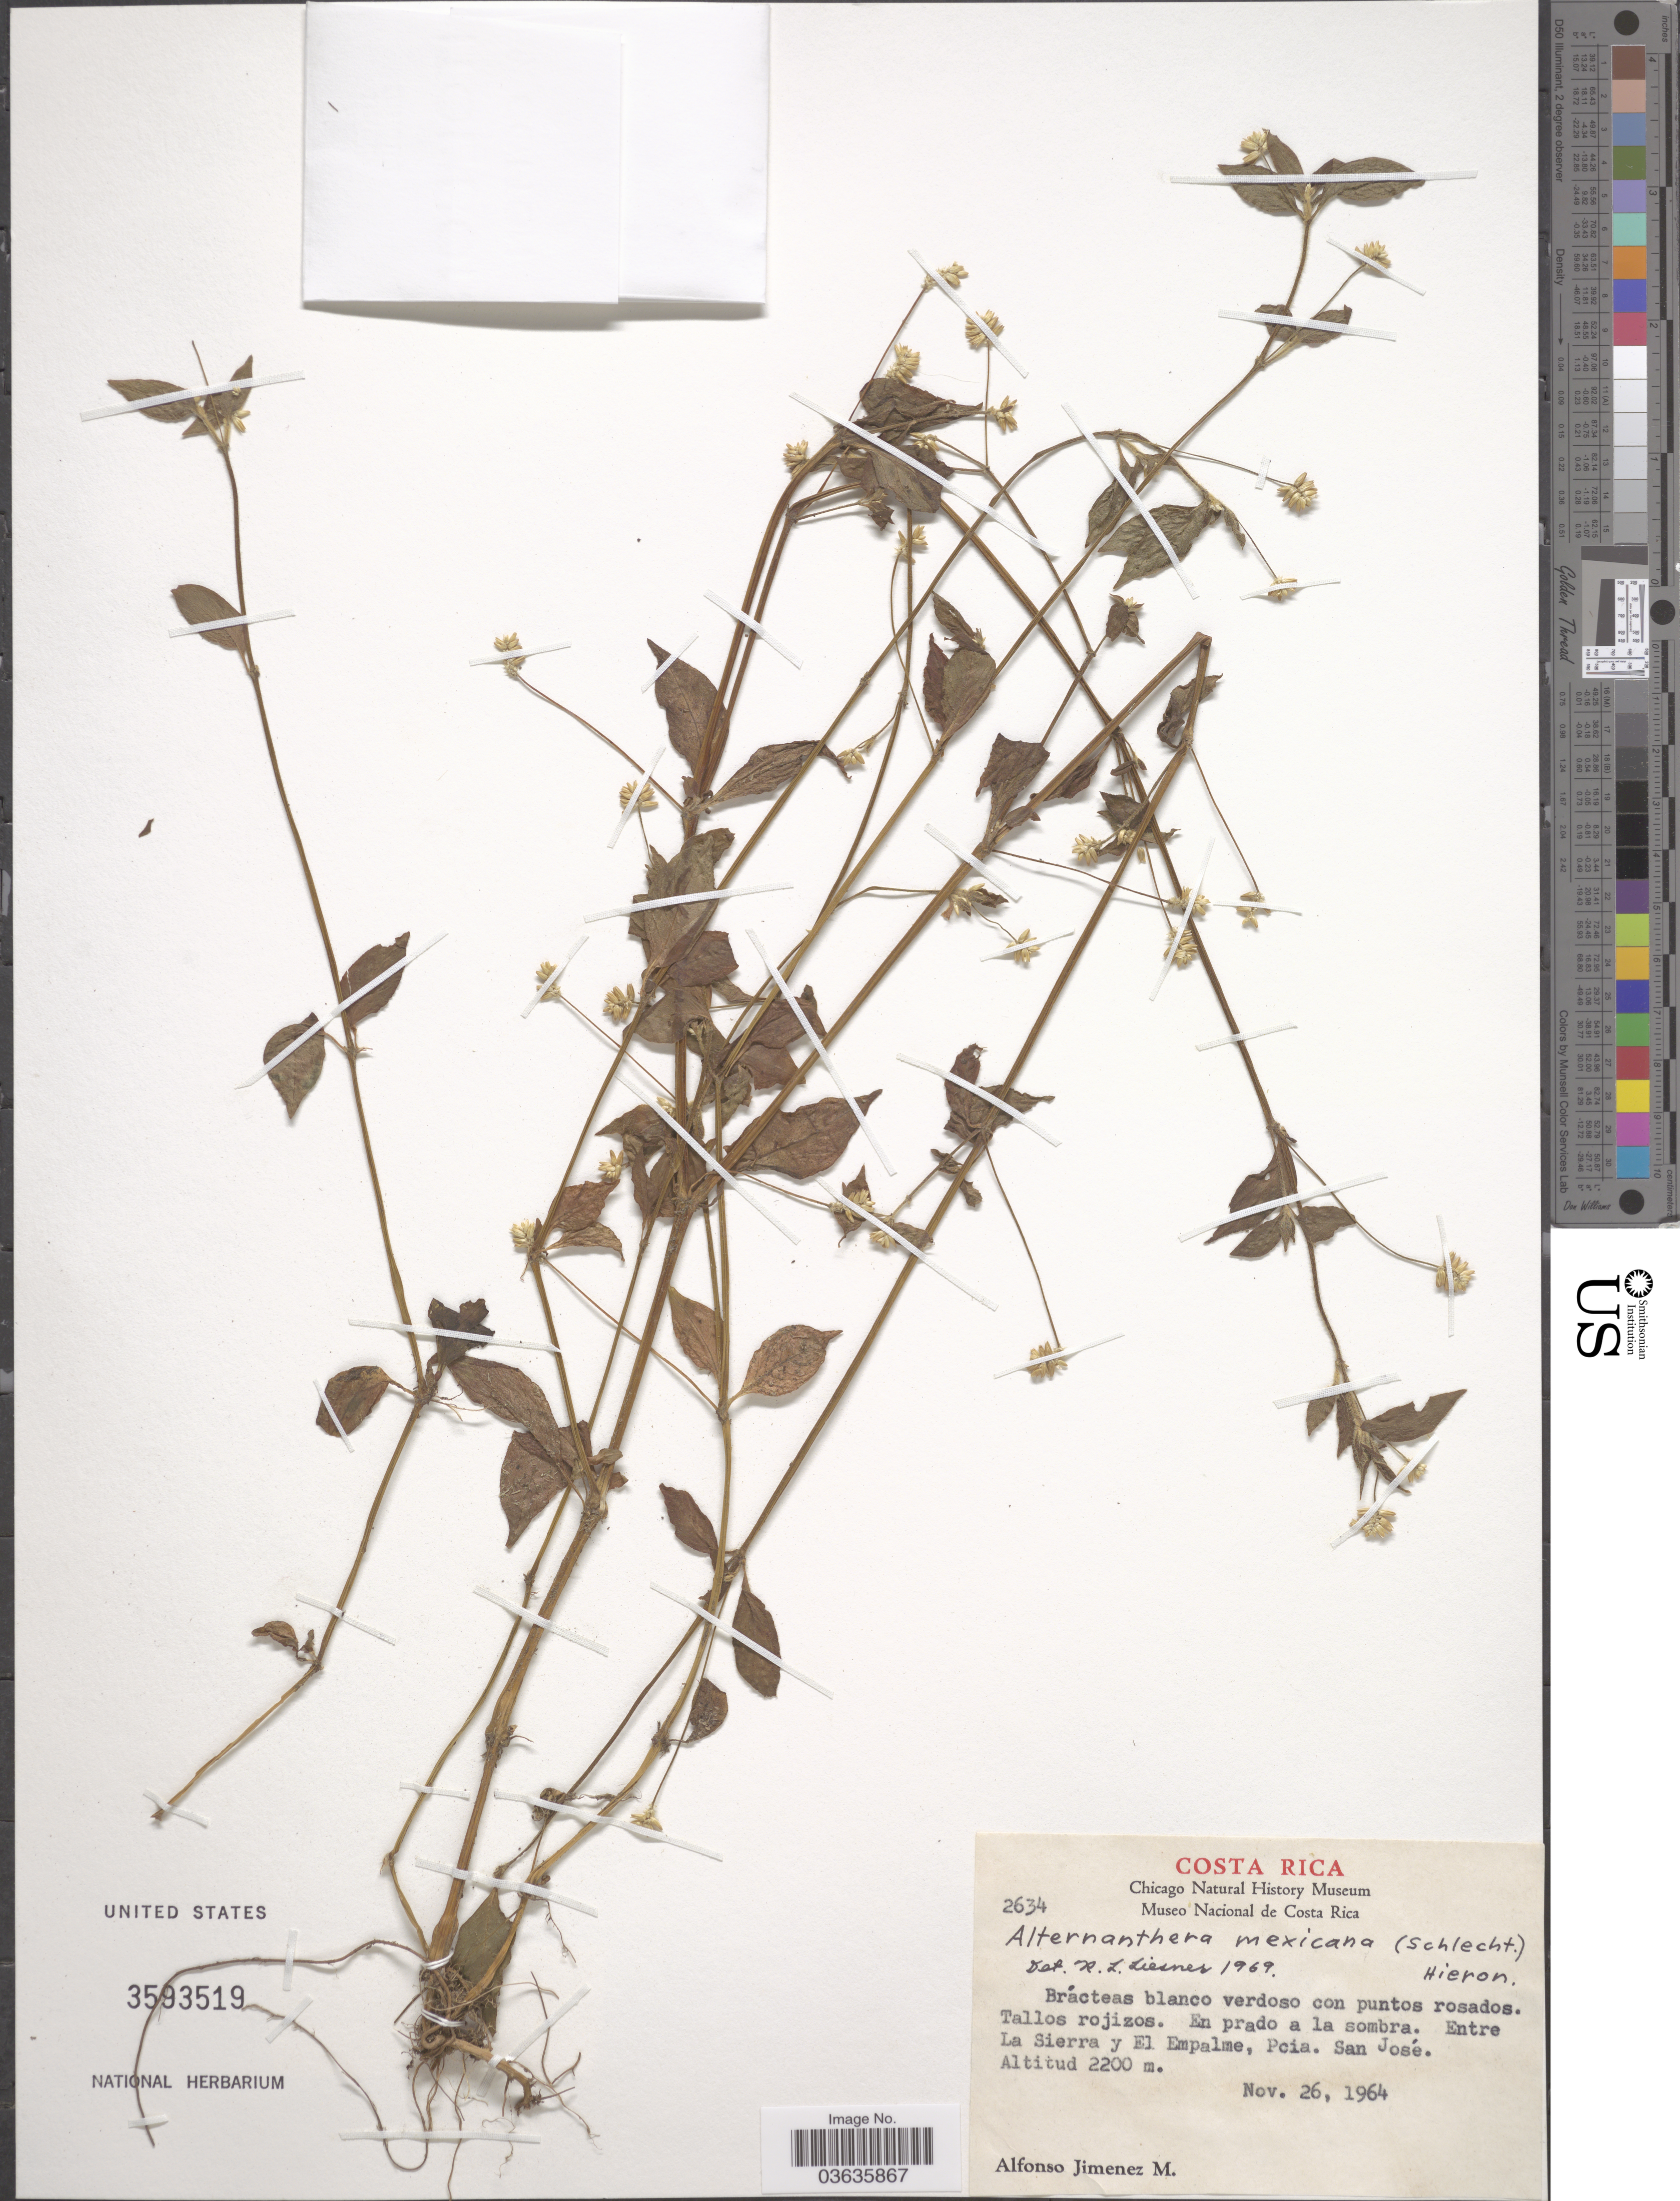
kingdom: Plantae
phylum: Tracheophyta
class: Magnoliopsida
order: Caryophyllales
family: Amaranthaceae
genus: Alternanthera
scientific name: Alternanthera mexicana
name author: Moq.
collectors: A. Jimenez M.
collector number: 2634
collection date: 1964-11-26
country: Costa Rica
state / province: San José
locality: Entre La Sierra y El Empalme, Pcia. San José.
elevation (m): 2200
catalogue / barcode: US 3593519